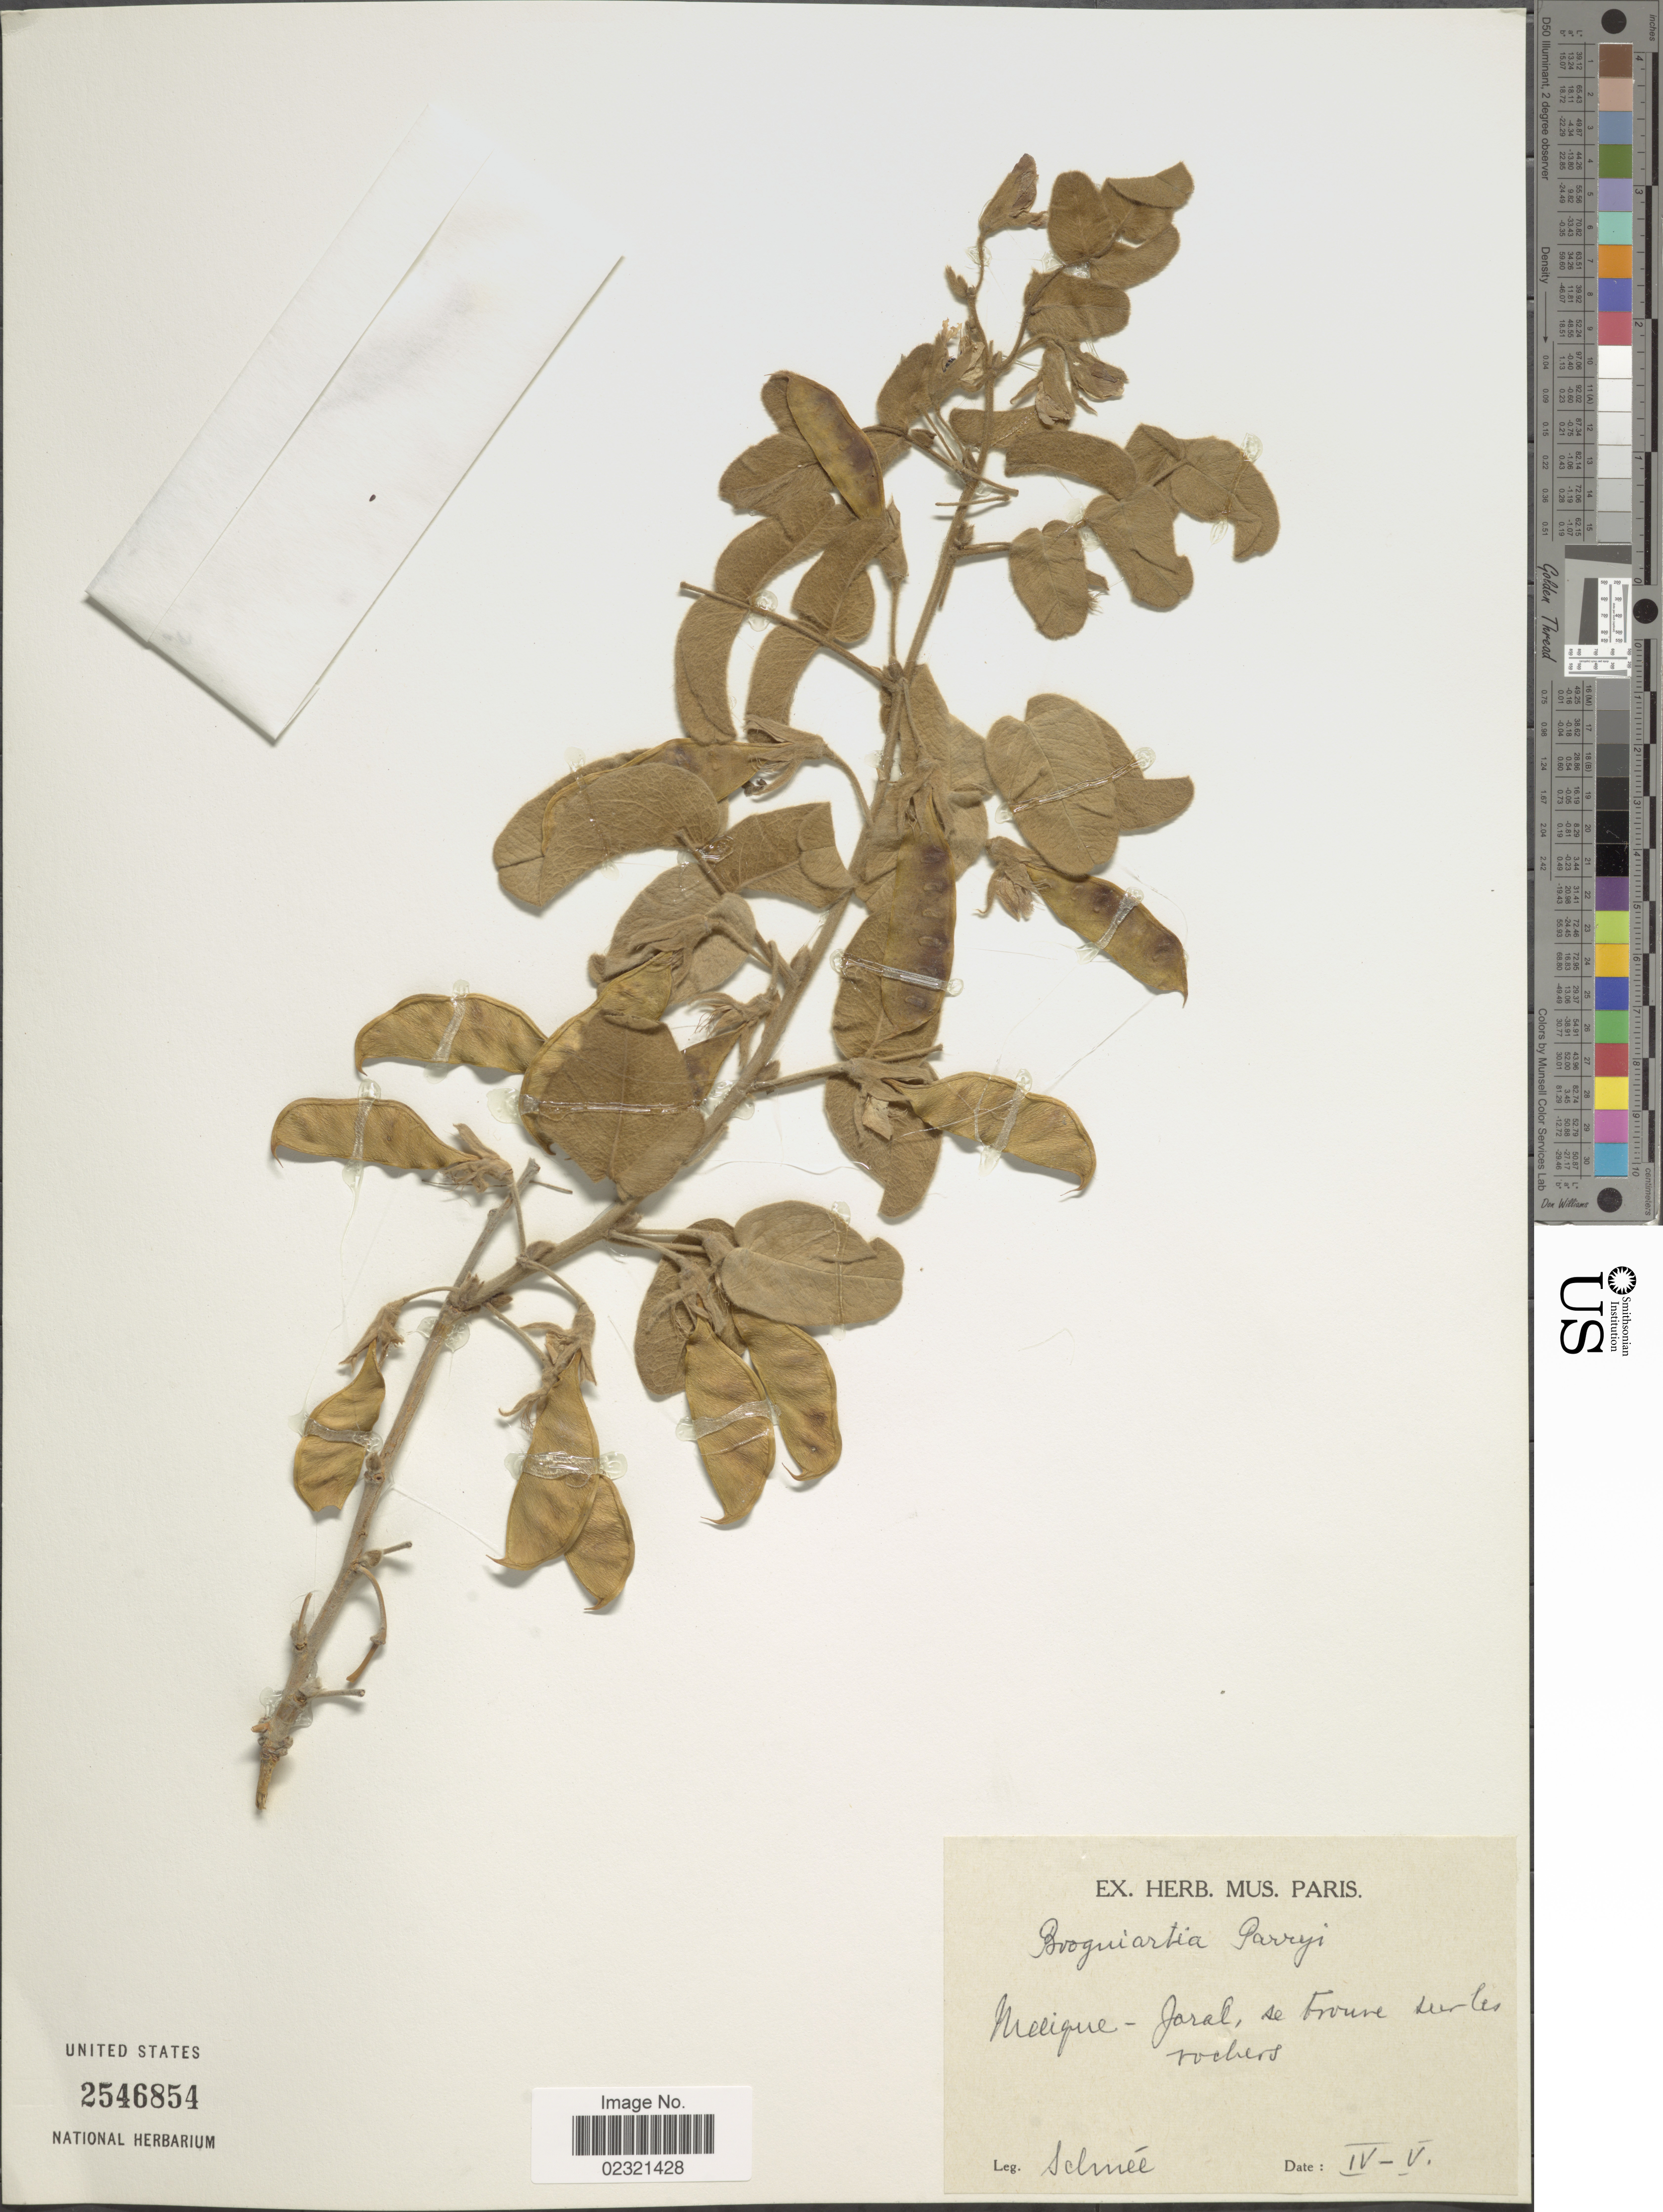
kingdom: Plantae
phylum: Tracheophyta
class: Magnoliopsida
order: Fabales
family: Fabaceae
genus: Brongniartia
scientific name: Brongniartia parryi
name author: Hemsl.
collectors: -- Schnée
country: Mexico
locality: Mexique - Jaral, se trouve sur les rochers.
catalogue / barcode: US 2546854